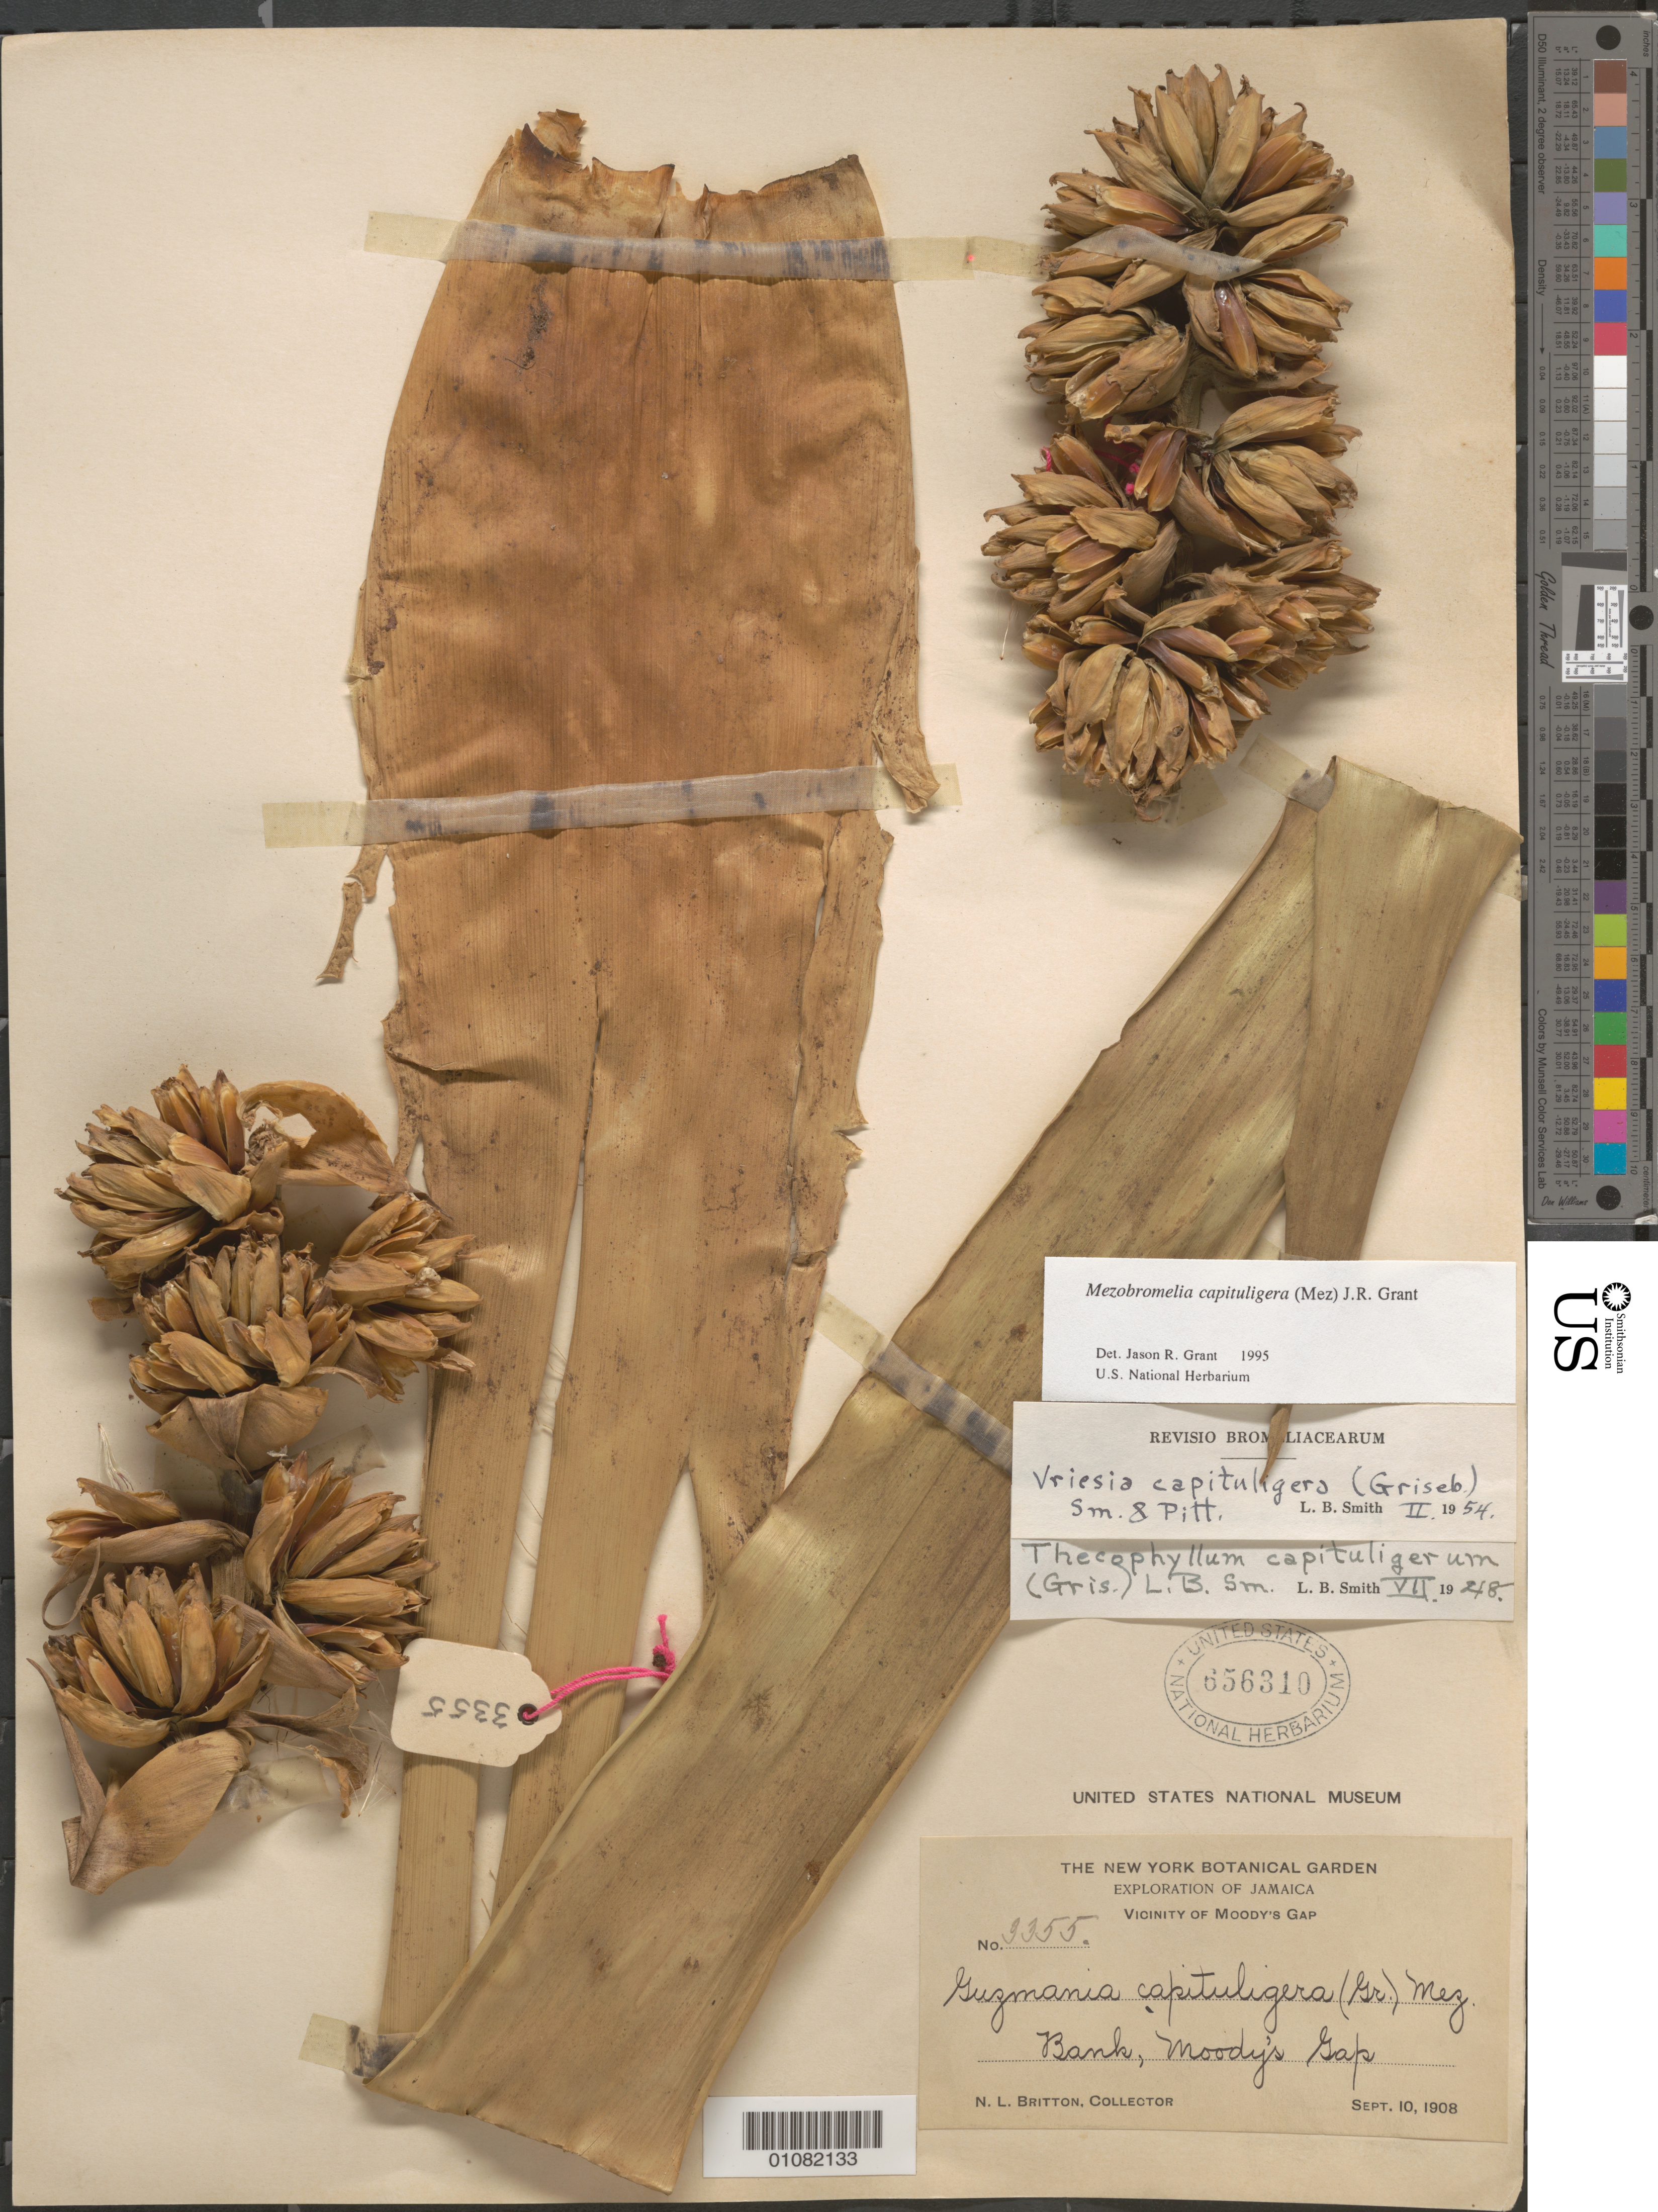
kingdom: Plantae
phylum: Tracheophyta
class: Liliopsida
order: Poales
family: Bromeliaceae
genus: Mezobromelia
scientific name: Mezobromelia capituligera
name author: (Griseb.) J.R. Grant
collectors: N. Britton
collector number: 3355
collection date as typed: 10 Sep 1908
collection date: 1908-09-10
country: Jamaica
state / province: Trelawny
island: Jamaica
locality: Bank, Moody's Gap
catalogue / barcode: US 656310